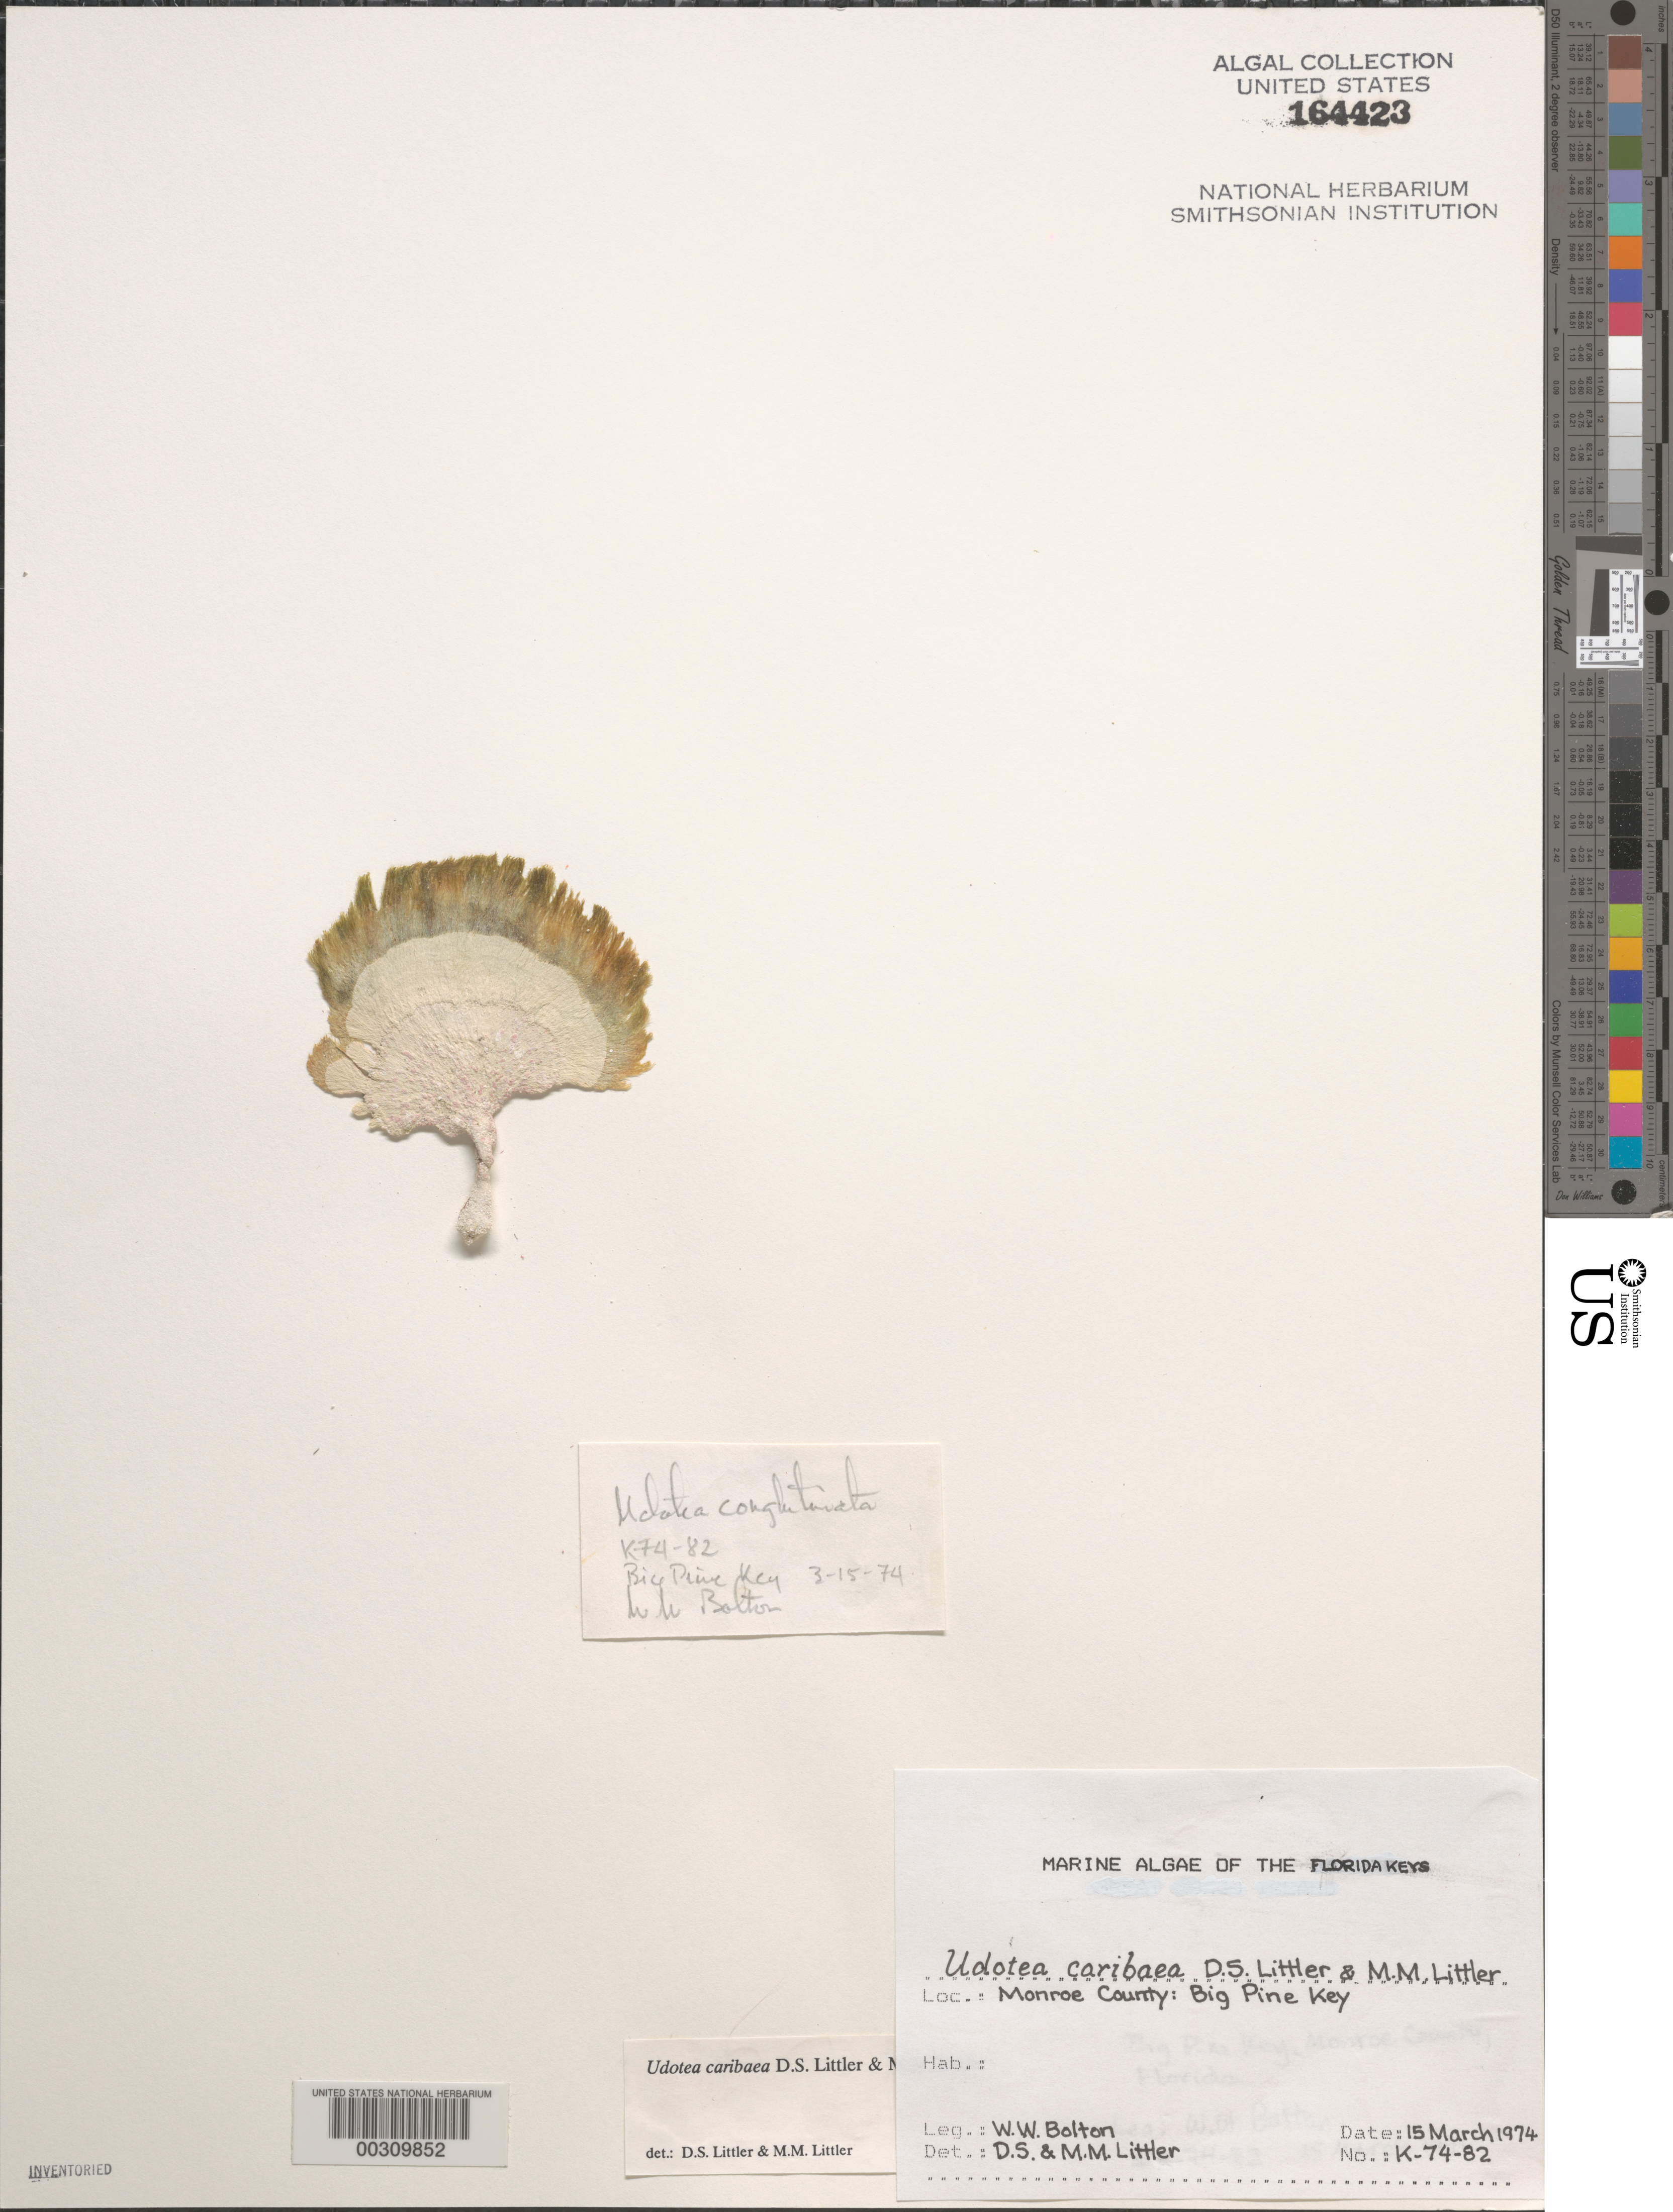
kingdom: Plantae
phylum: Chlorophyta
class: Ulvophyceae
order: Bryopsidales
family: Udoteaceae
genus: Udotea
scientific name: Udotea caribaea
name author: D.S. Littler & Littler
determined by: Littler, D. S.; Littler, M. M.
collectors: W. Bolton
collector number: K-74-82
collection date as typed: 15 Mar 1974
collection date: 1974-03-15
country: United States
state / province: Florida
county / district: Monroe County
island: Big Pine Key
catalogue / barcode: US 164423